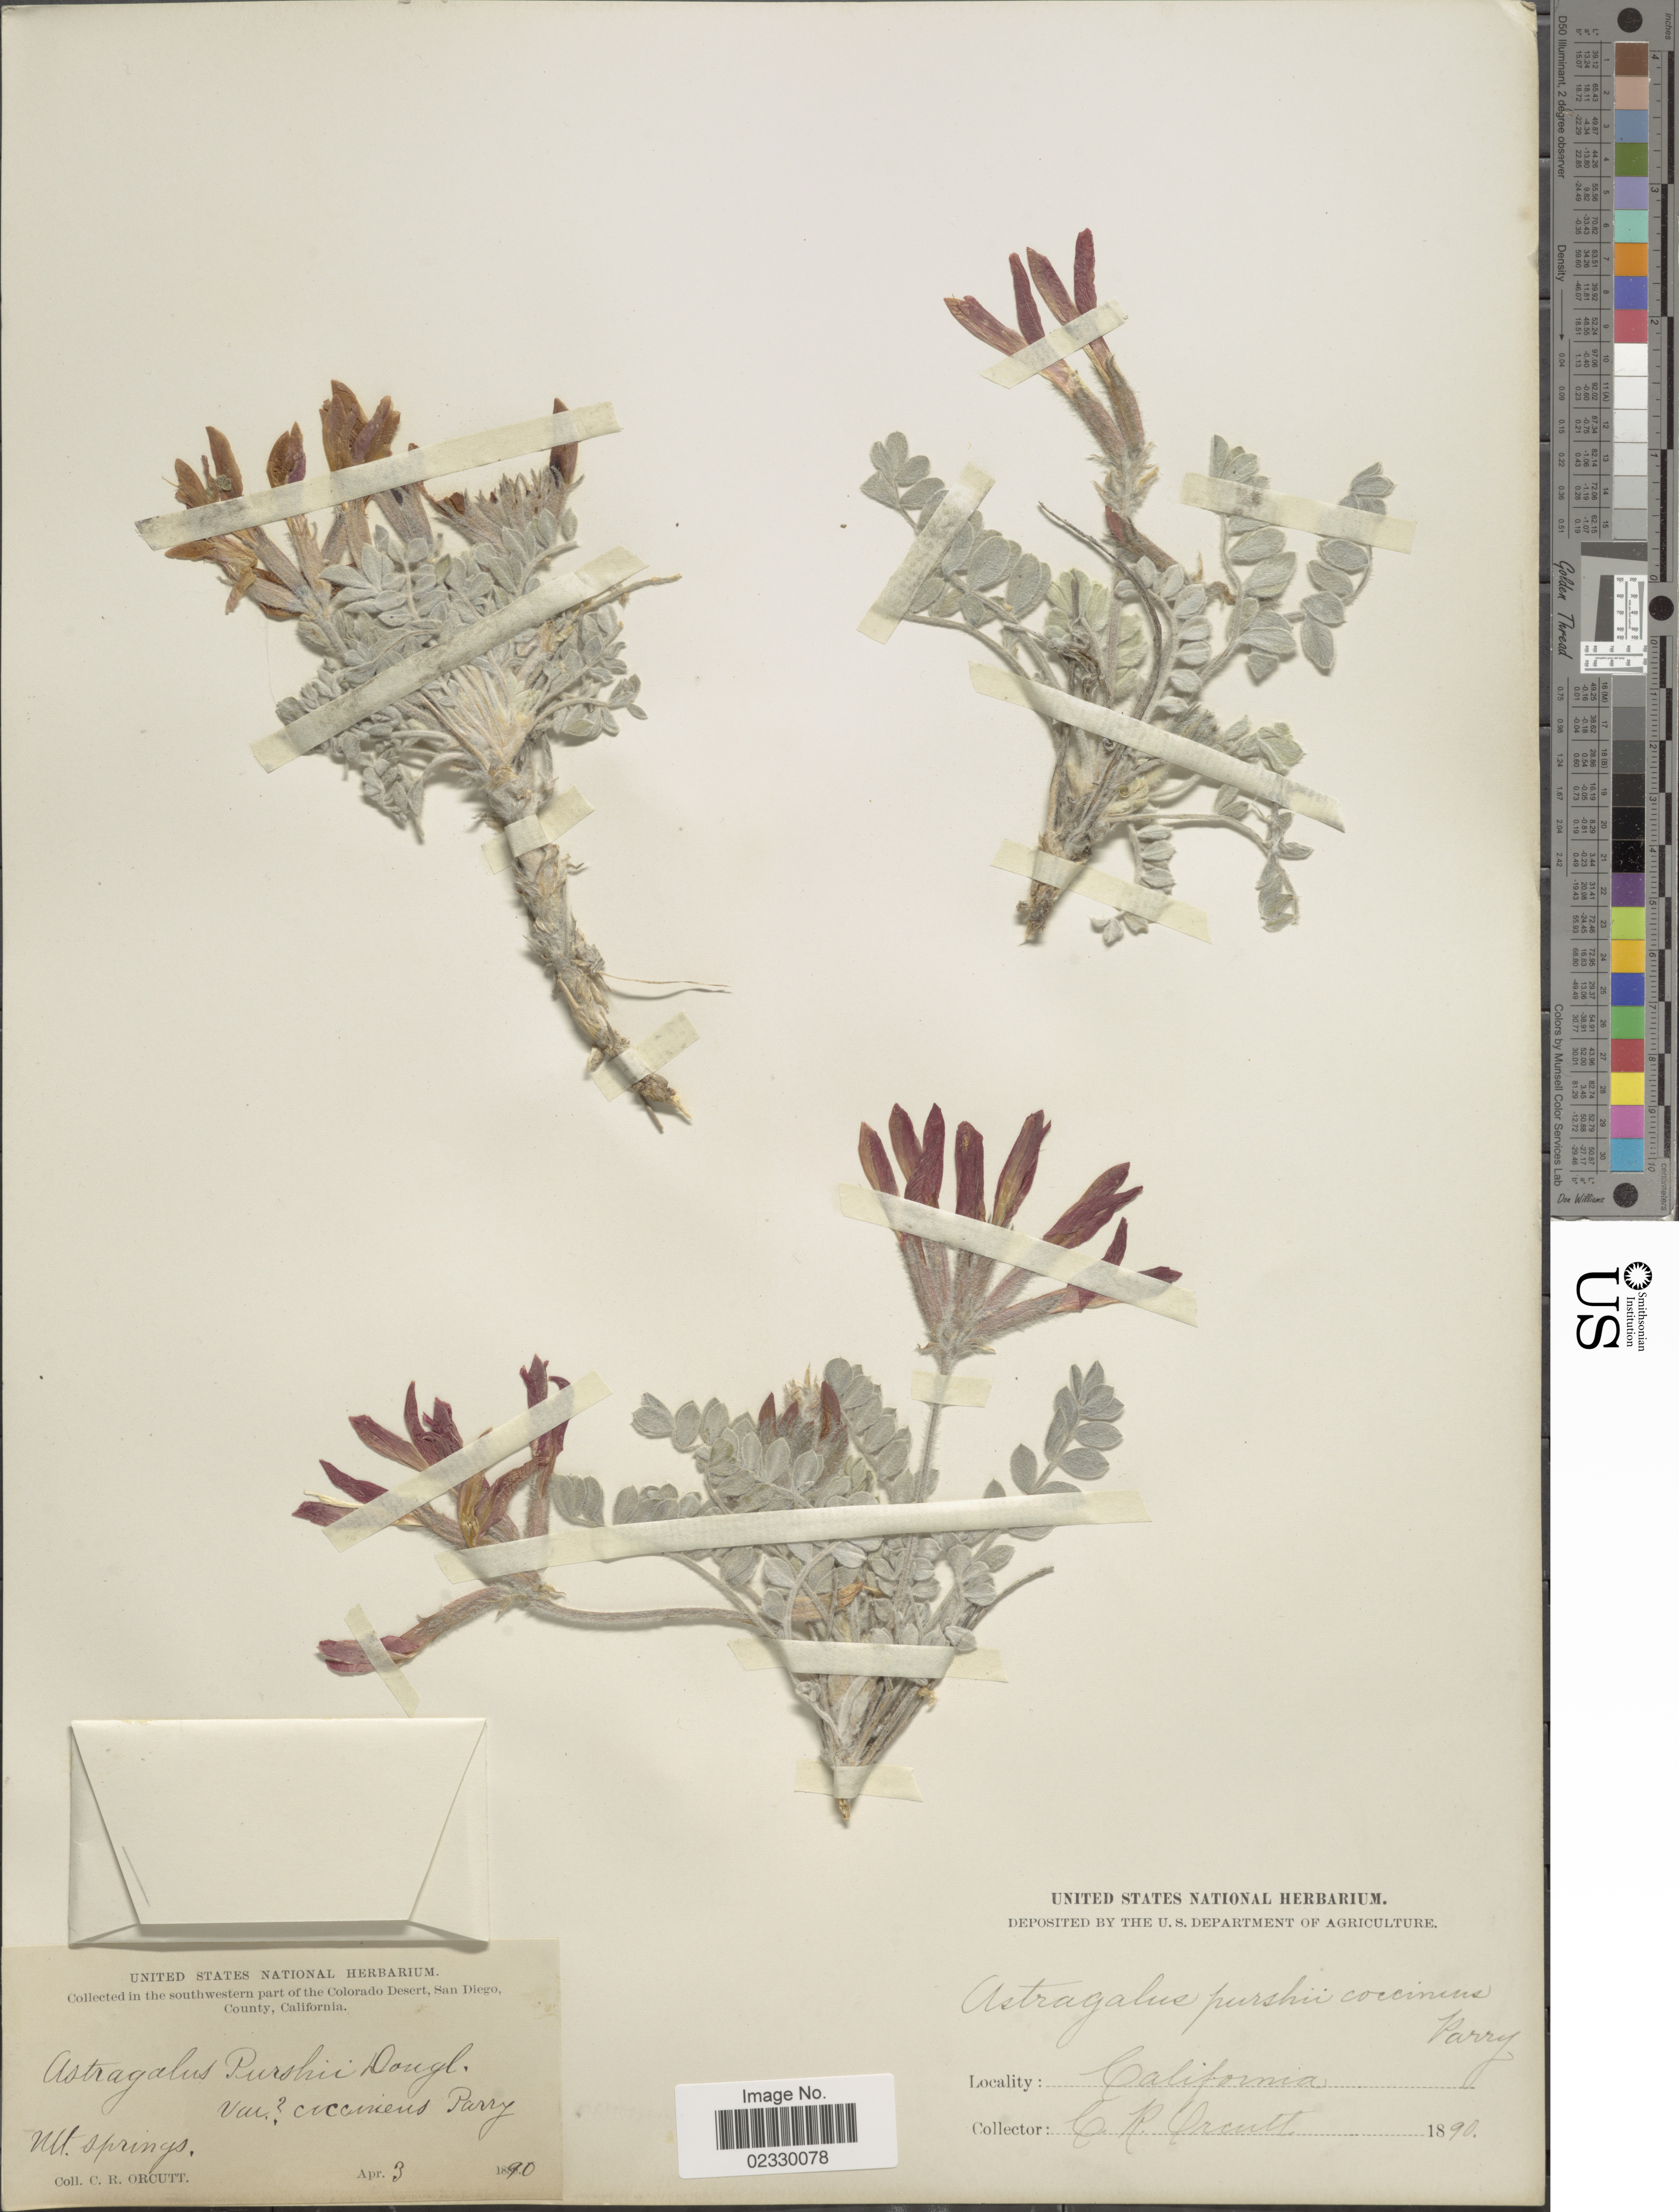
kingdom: Plantae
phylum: Tracheophyta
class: Magnoliopsida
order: Fabales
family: Fabaceae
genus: Astragalus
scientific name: Astragalus coccineus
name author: (Parry) Brandegee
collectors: C. R. Orcutt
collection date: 1890-04-03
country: United States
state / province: California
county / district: San Diego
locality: In the Southwestern part of the Colorado Desert, San Diego, County, Mt Springs